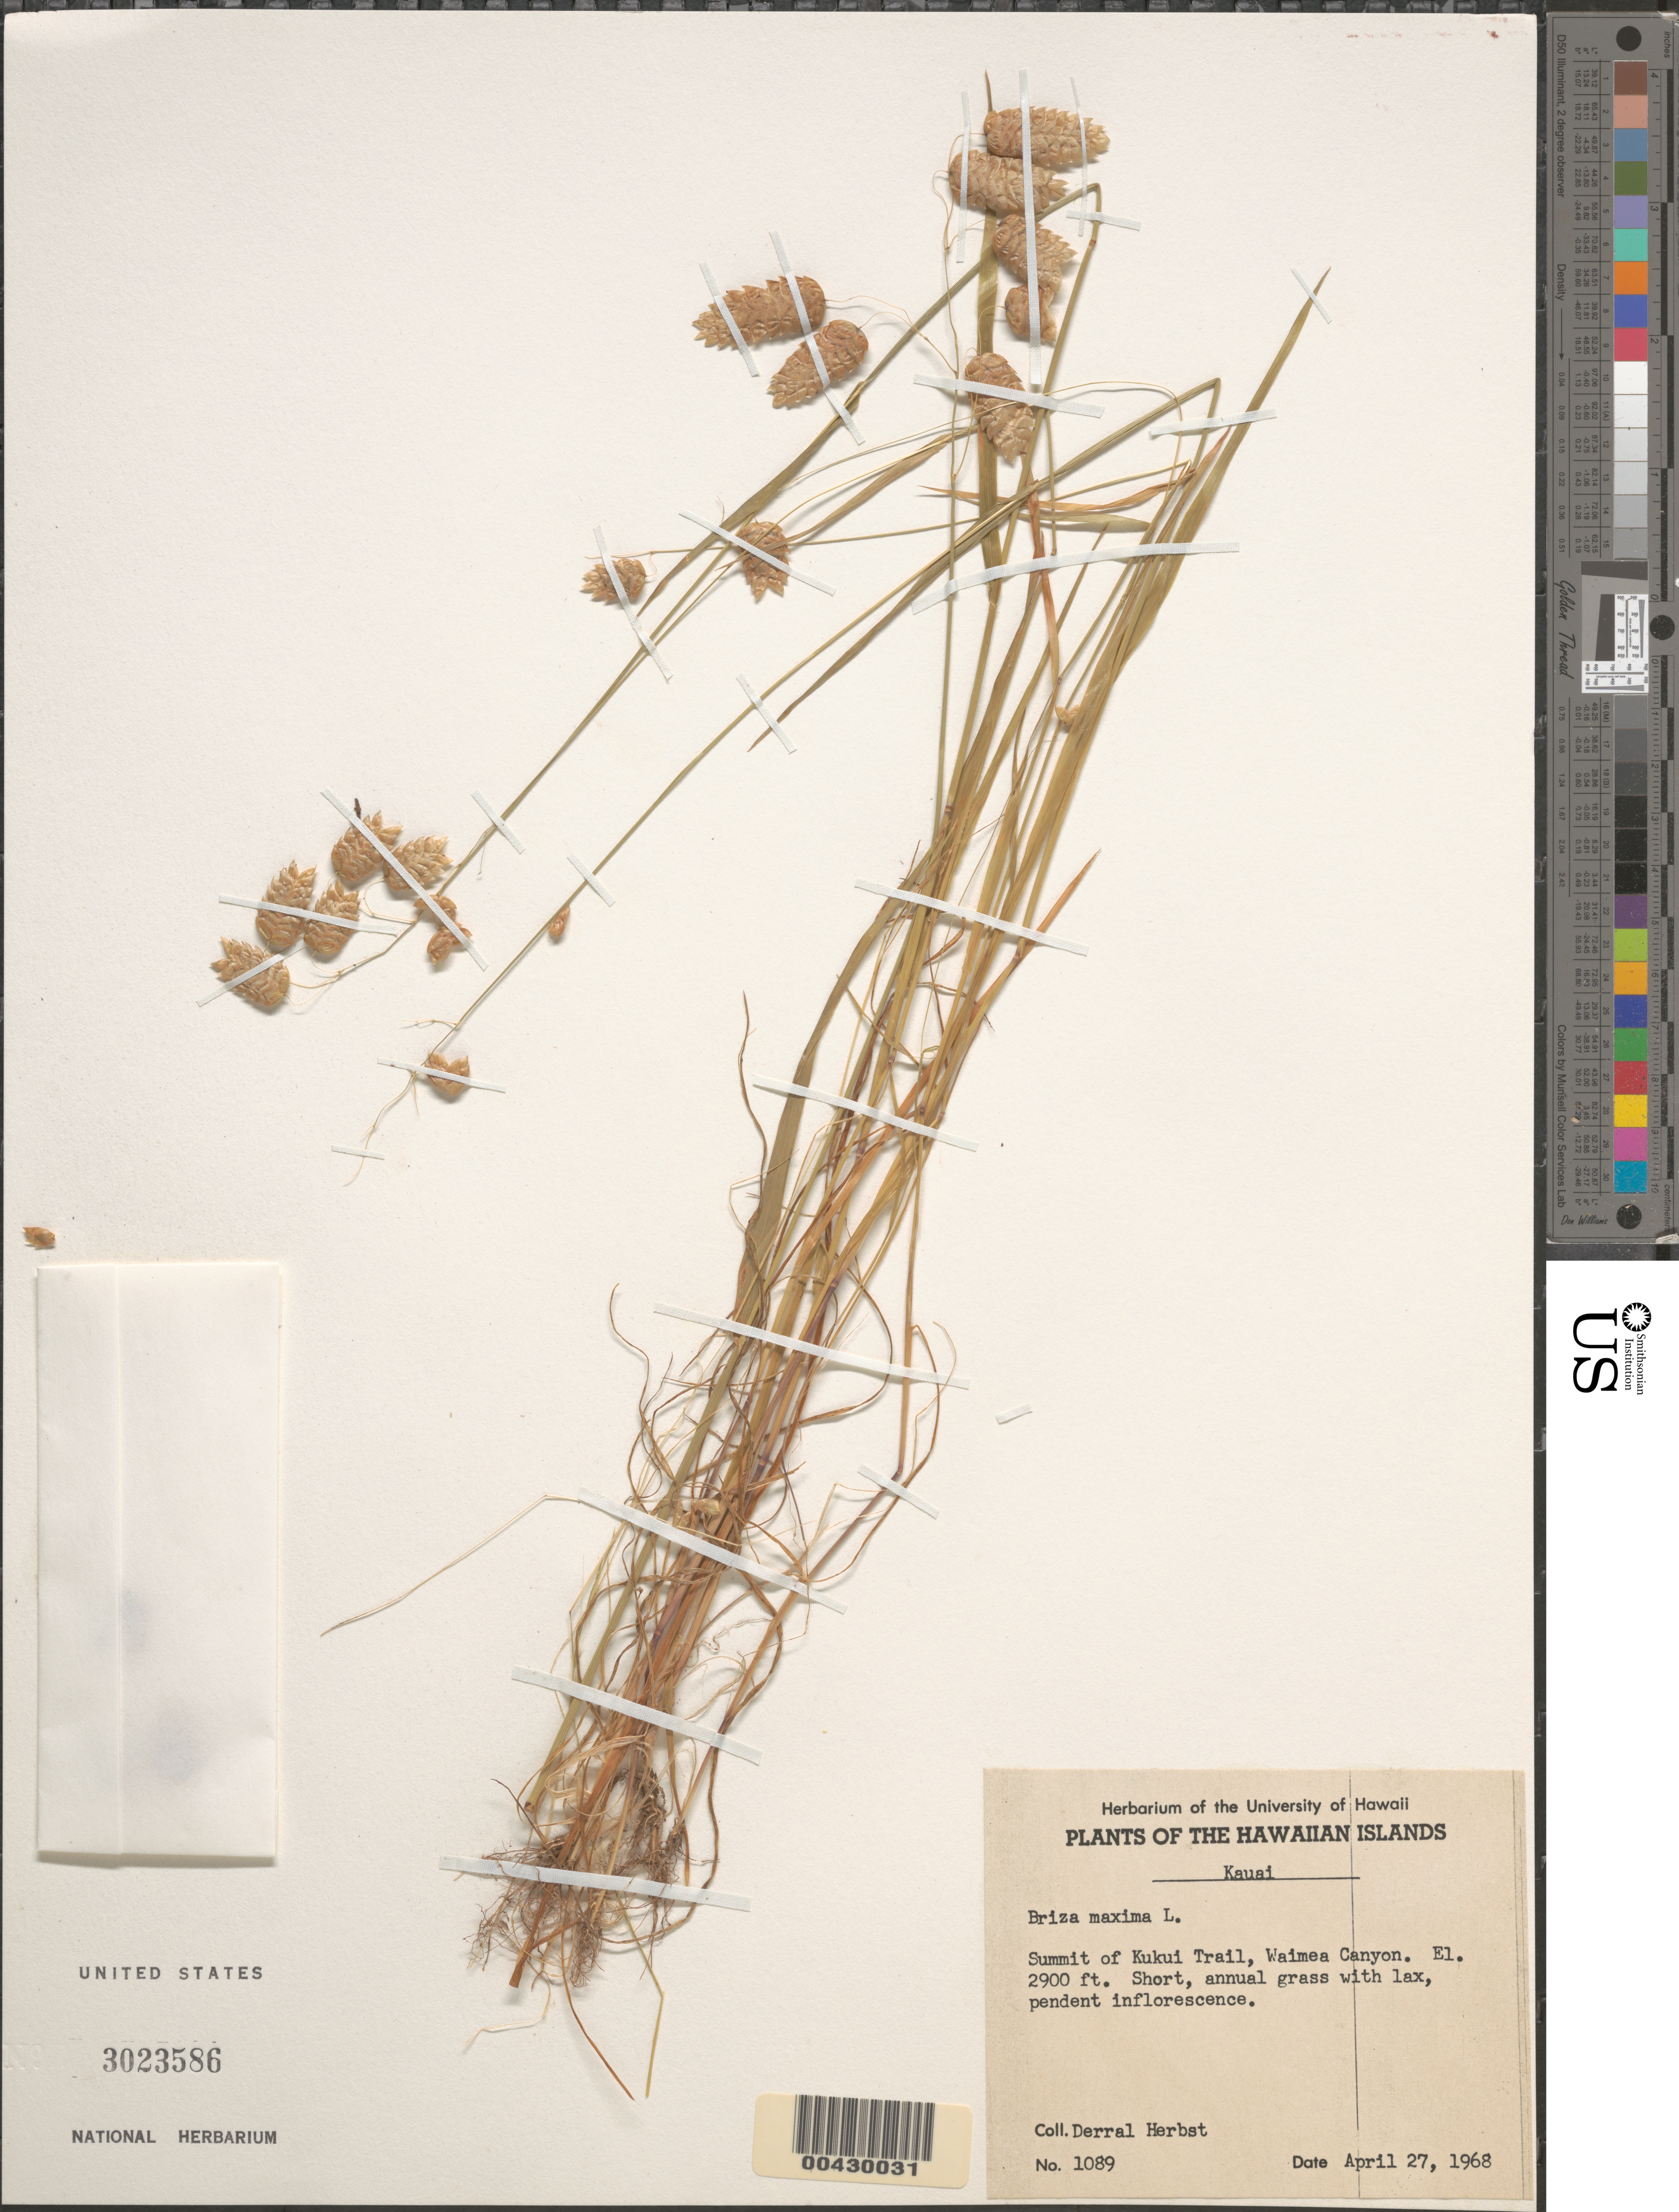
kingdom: Plantae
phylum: Tracheophyta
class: Liliopsida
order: Poales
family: Poaceae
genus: Briza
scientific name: Briza maxima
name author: L.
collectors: D. R. Herbst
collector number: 1089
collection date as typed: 27 Apr 1968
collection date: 1968-04-27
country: United States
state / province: Hawaii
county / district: Kauai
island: Kaua'i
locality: Summit of Kukui Trail, Waimea Canyon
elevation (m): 884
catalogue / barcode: US 3023586